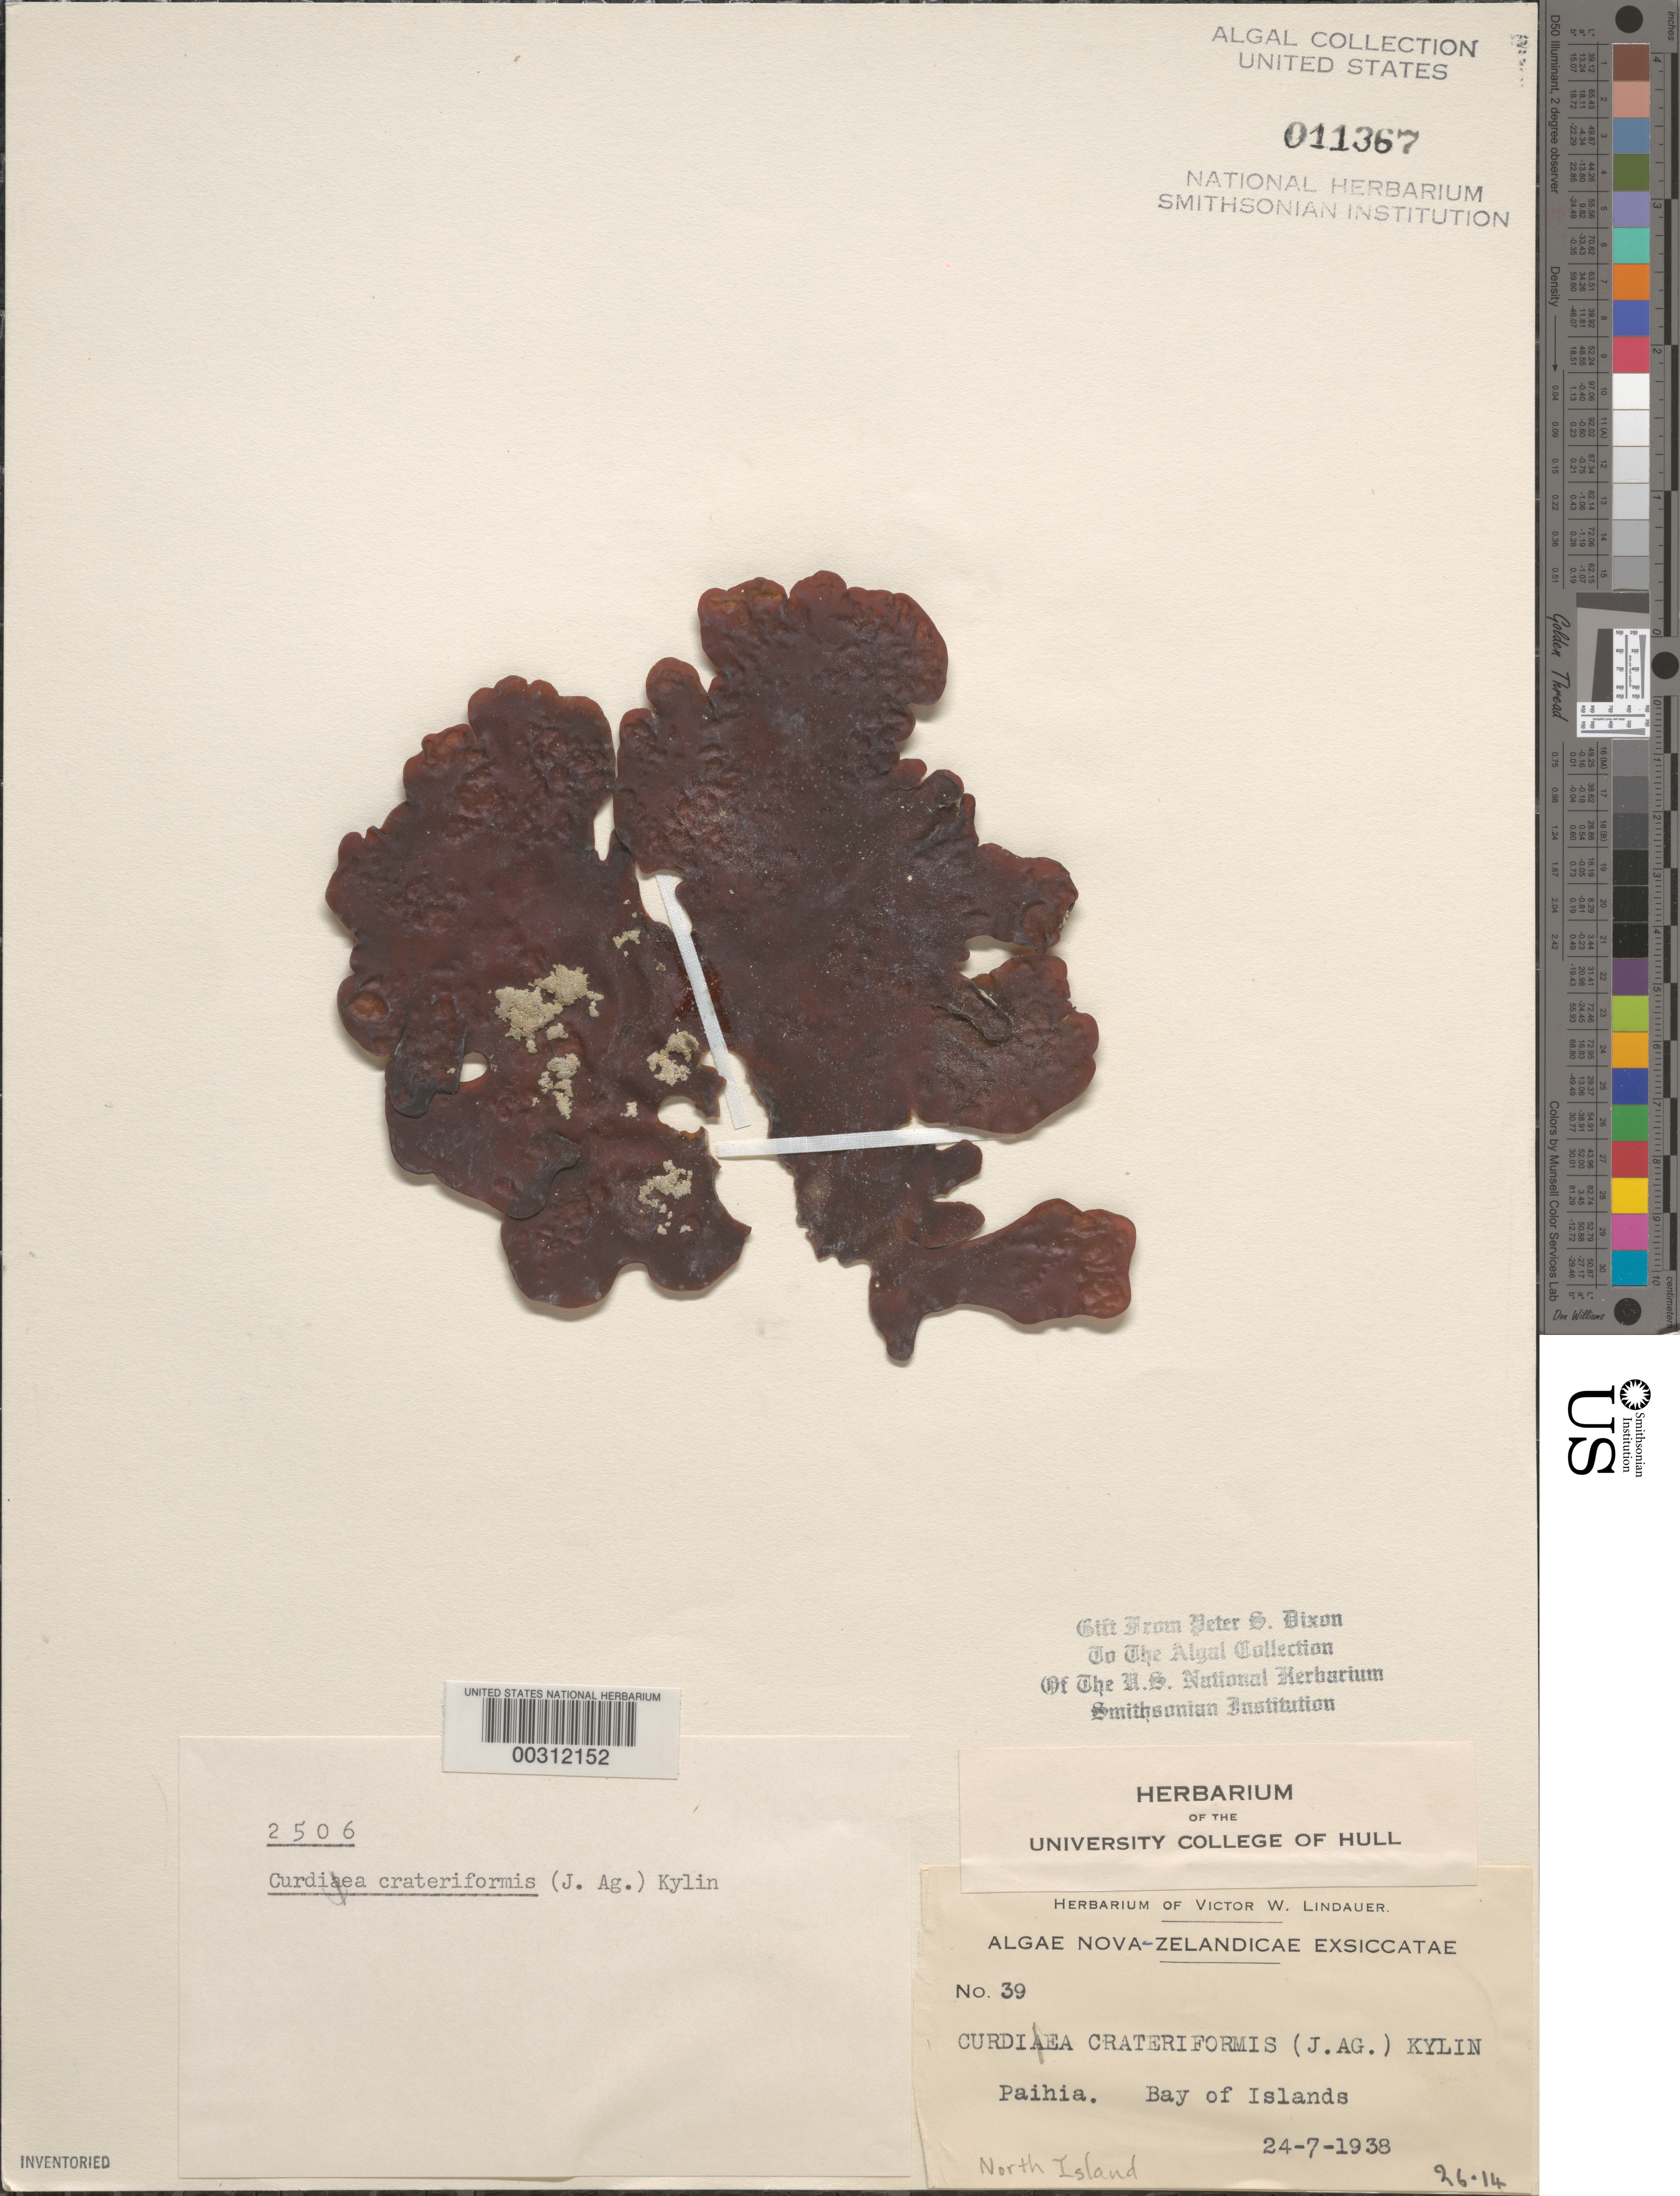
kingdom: Plantae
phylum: Rhodophyta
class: Florideophyceae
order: Gracilariales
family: Gracilariaceae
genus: Curdiea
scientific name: Curdiea coriacea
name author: (Hook. f. & Harv.) J. Agardh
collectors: V. Lindauer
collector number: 39 & PSD 2506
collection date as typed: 24 Jul 1938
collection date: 1938-07-24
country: New Zealand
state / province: Northland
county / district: Far North District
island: North Island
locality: Paihia, Bay of Islands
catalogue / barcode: US 11367